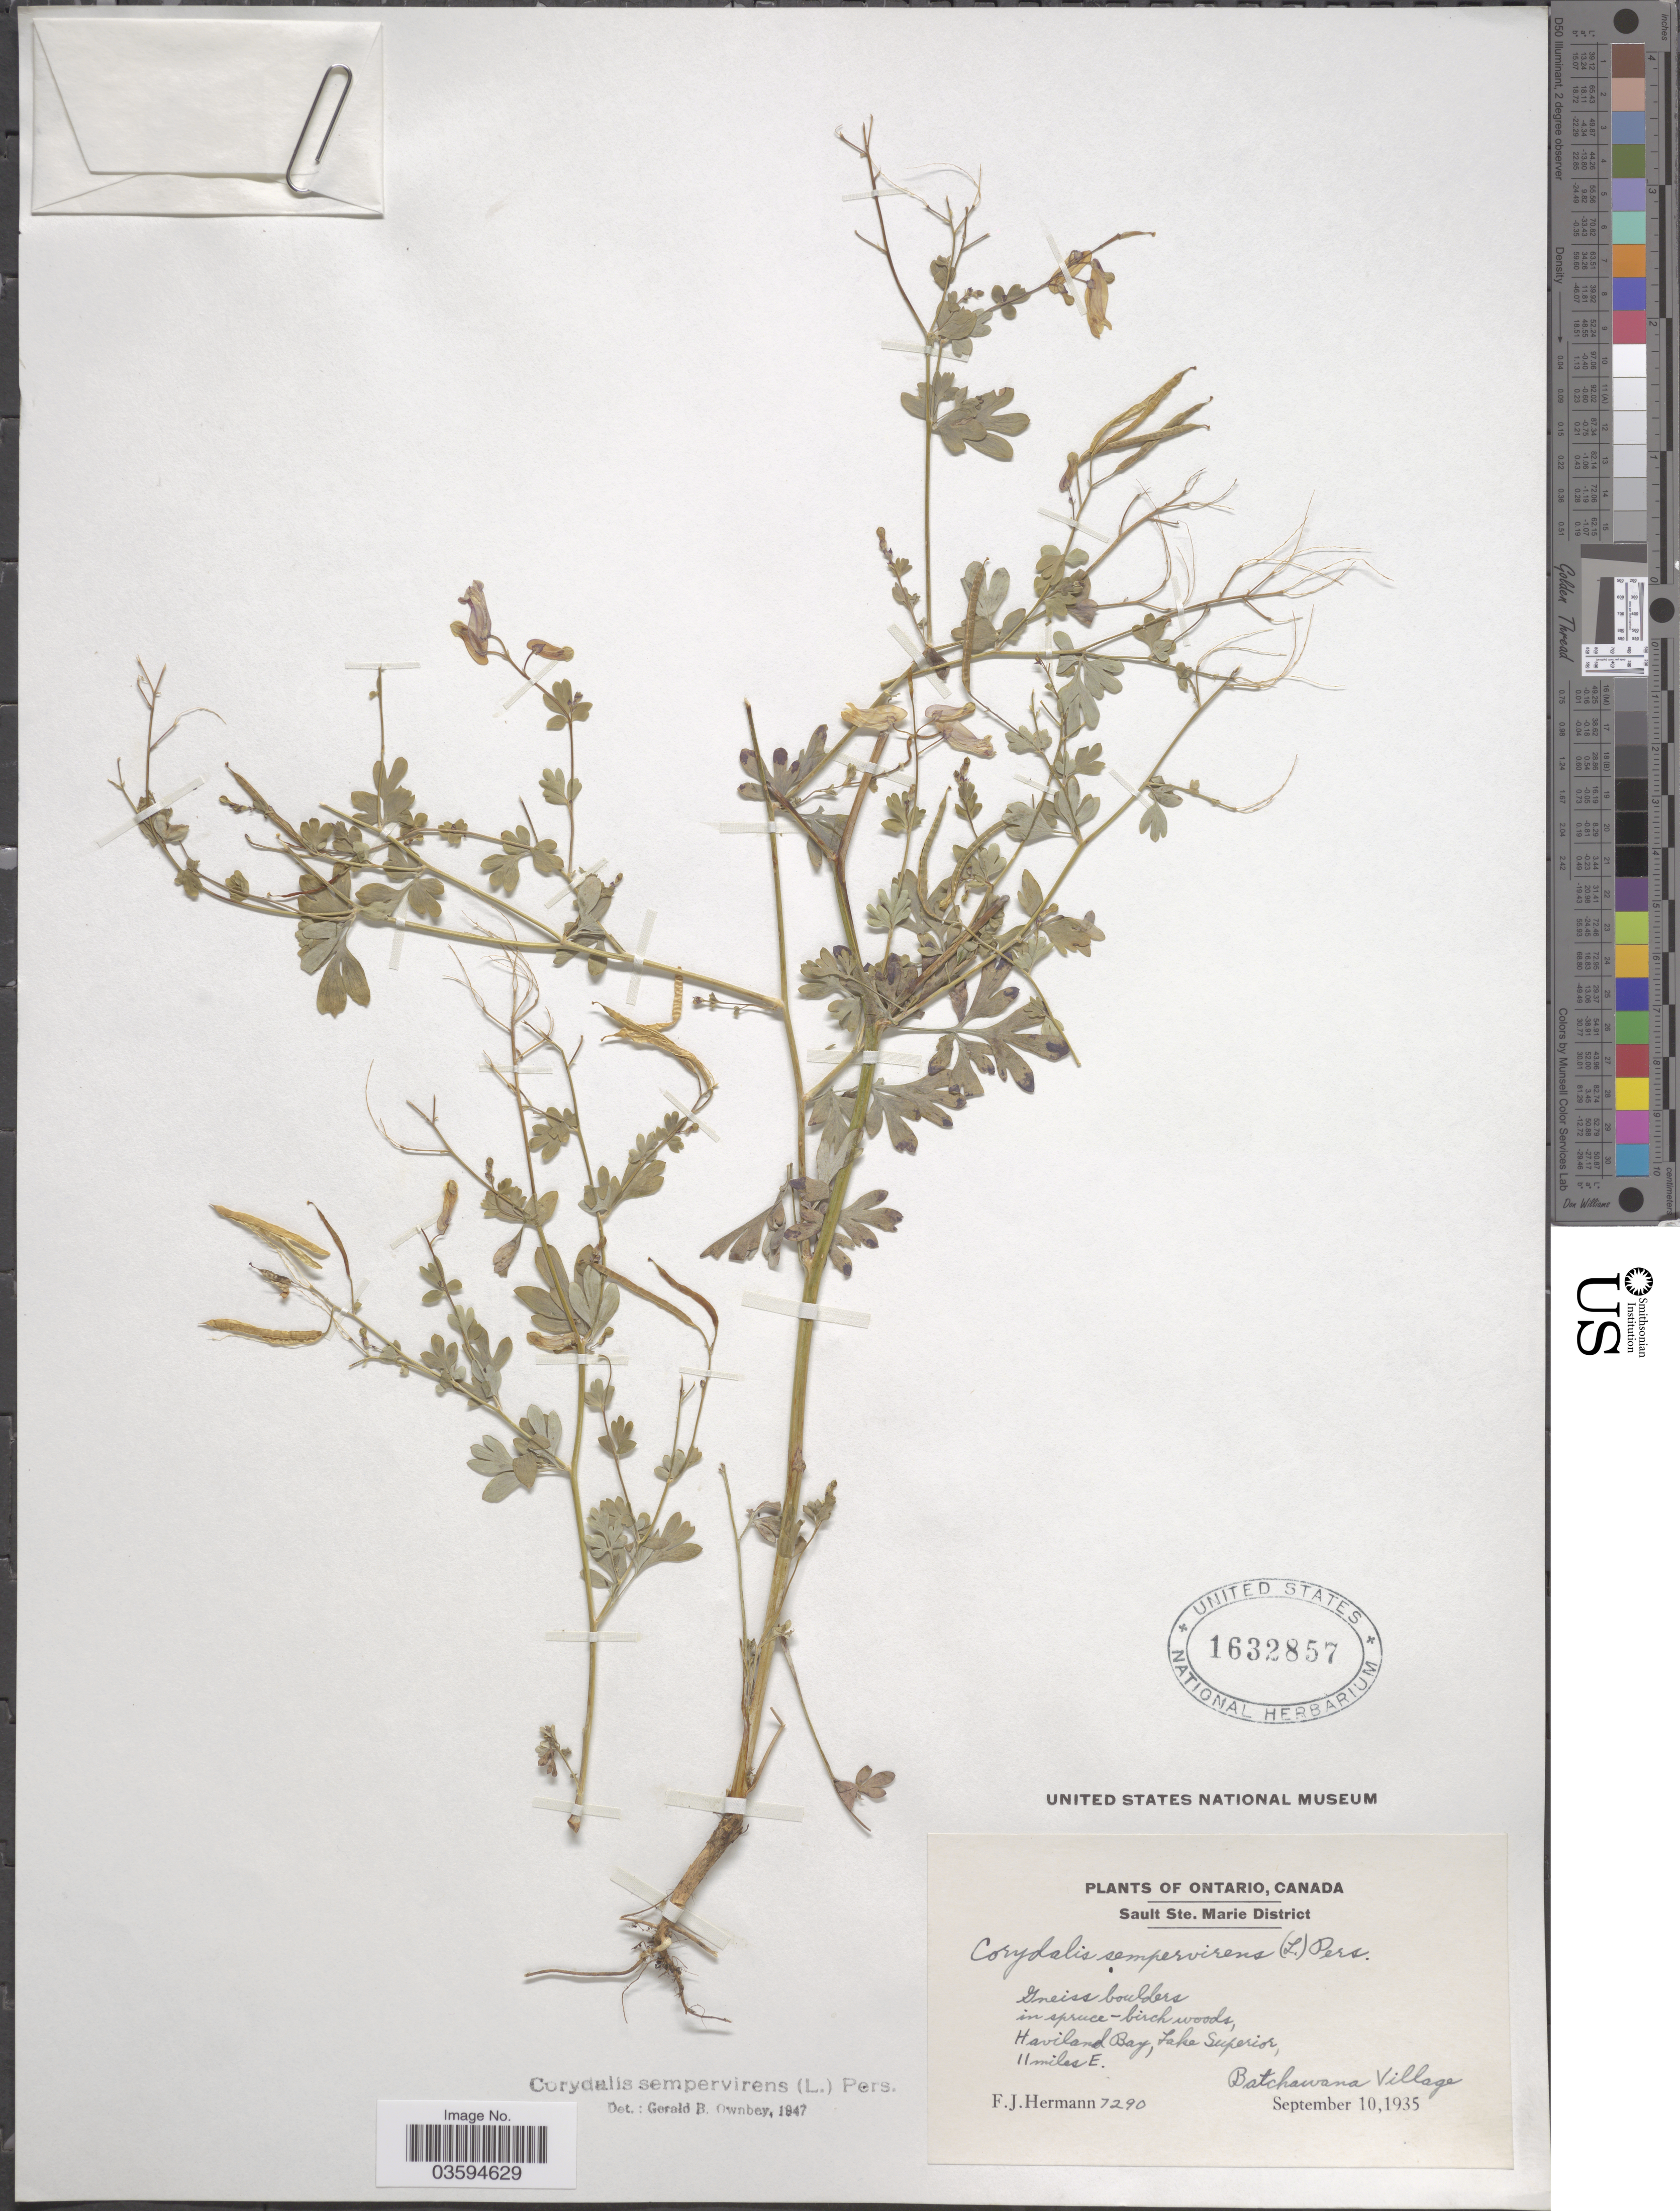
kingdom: Plantae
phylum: Tracheophyta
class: Magnoliopsida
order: Ranunculales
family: Papaveraceae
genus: Capnoides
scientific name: Capnoides sempervirens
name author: (L.) Borkh.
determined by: Strong, M. T., (US), Smithsonian Institution - National Museum of Natural History (UNITED STATES)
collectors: F. J. Hermann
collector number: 7290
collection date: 1935-09-10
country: Canada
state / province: Ontario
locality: Sault Ste. Marie District. Gneiss boulders in spruce - birch woods, Haviland Bay, Lake Superior, 11 miles E. Batchawana Village.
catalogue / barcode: US 1632857